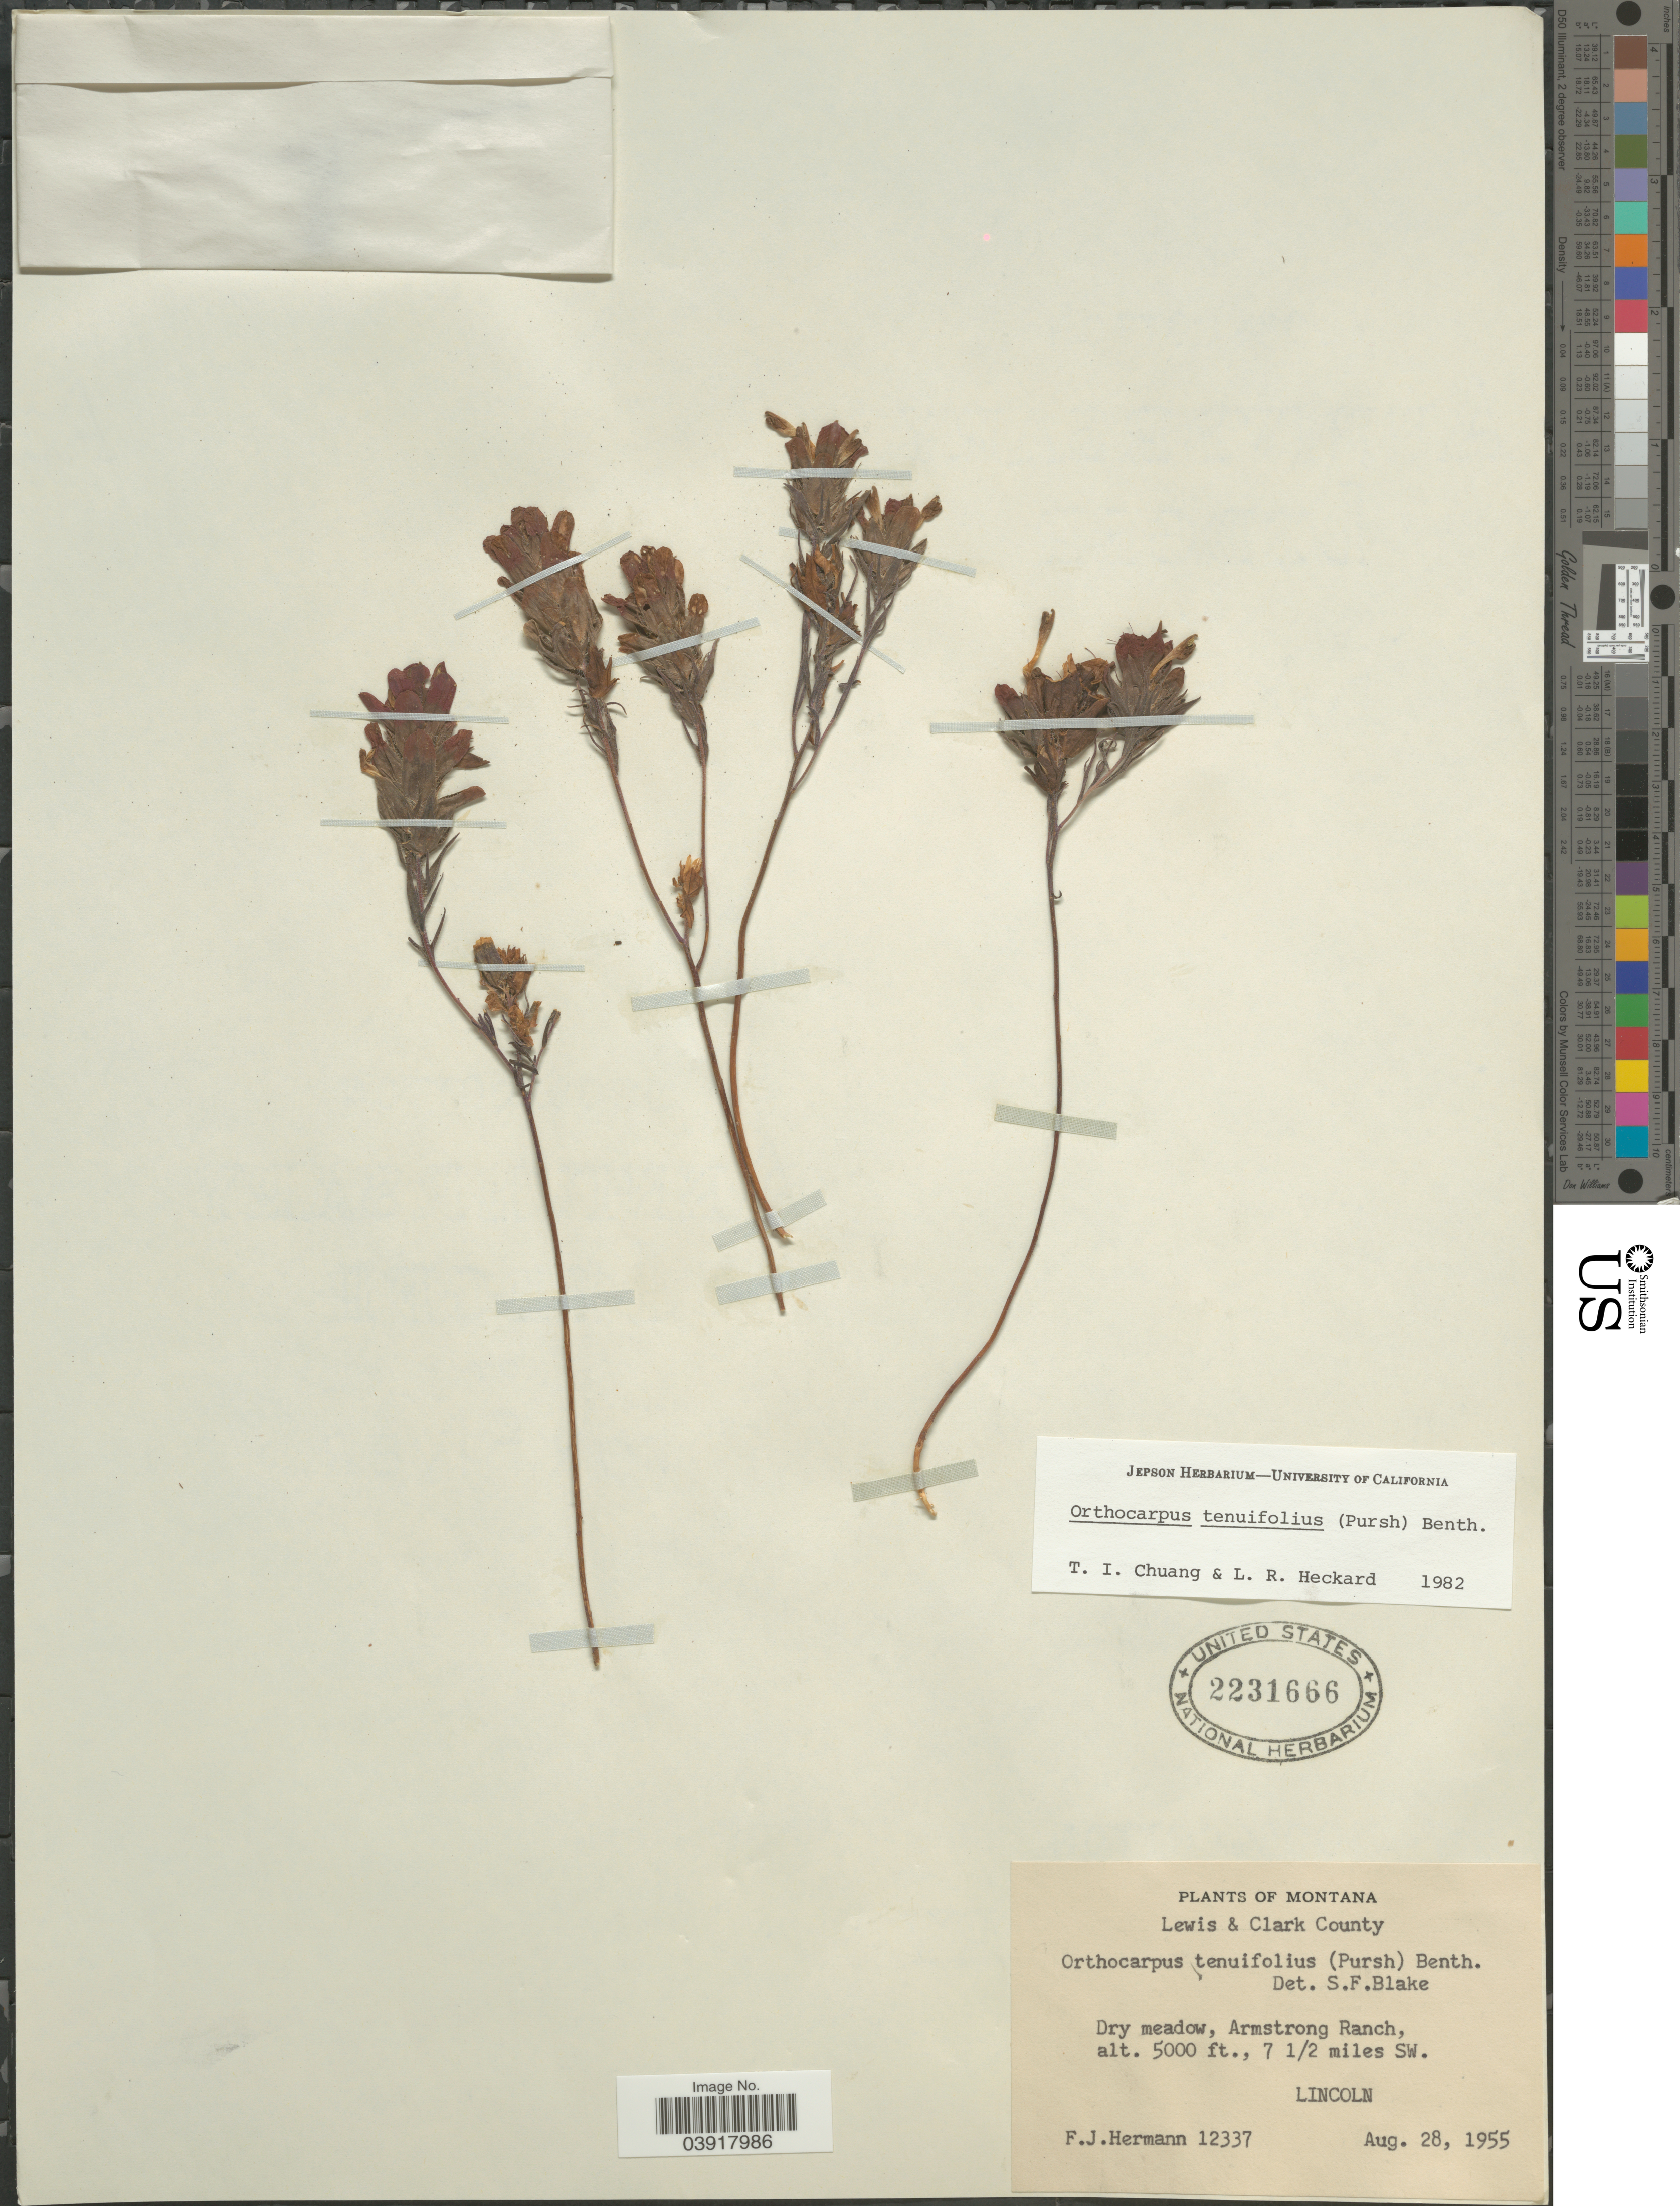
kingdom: Plantae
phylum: Tracheophyta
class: Magnoliopsida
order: Lamiales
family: Orobanchaceae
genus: Orthocarpus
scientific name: Orthocarpus tenuifolius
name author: (Pursh) Benth.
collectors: F. J. Hermann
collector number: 12337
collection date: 1955-08-28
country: United States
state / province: Montana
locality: Lewis & Clark County. Dry meadow, Armstrong Ranch, 7 1/2 miles SW. Lincoln.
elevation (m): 1524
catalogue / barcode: US 2231666